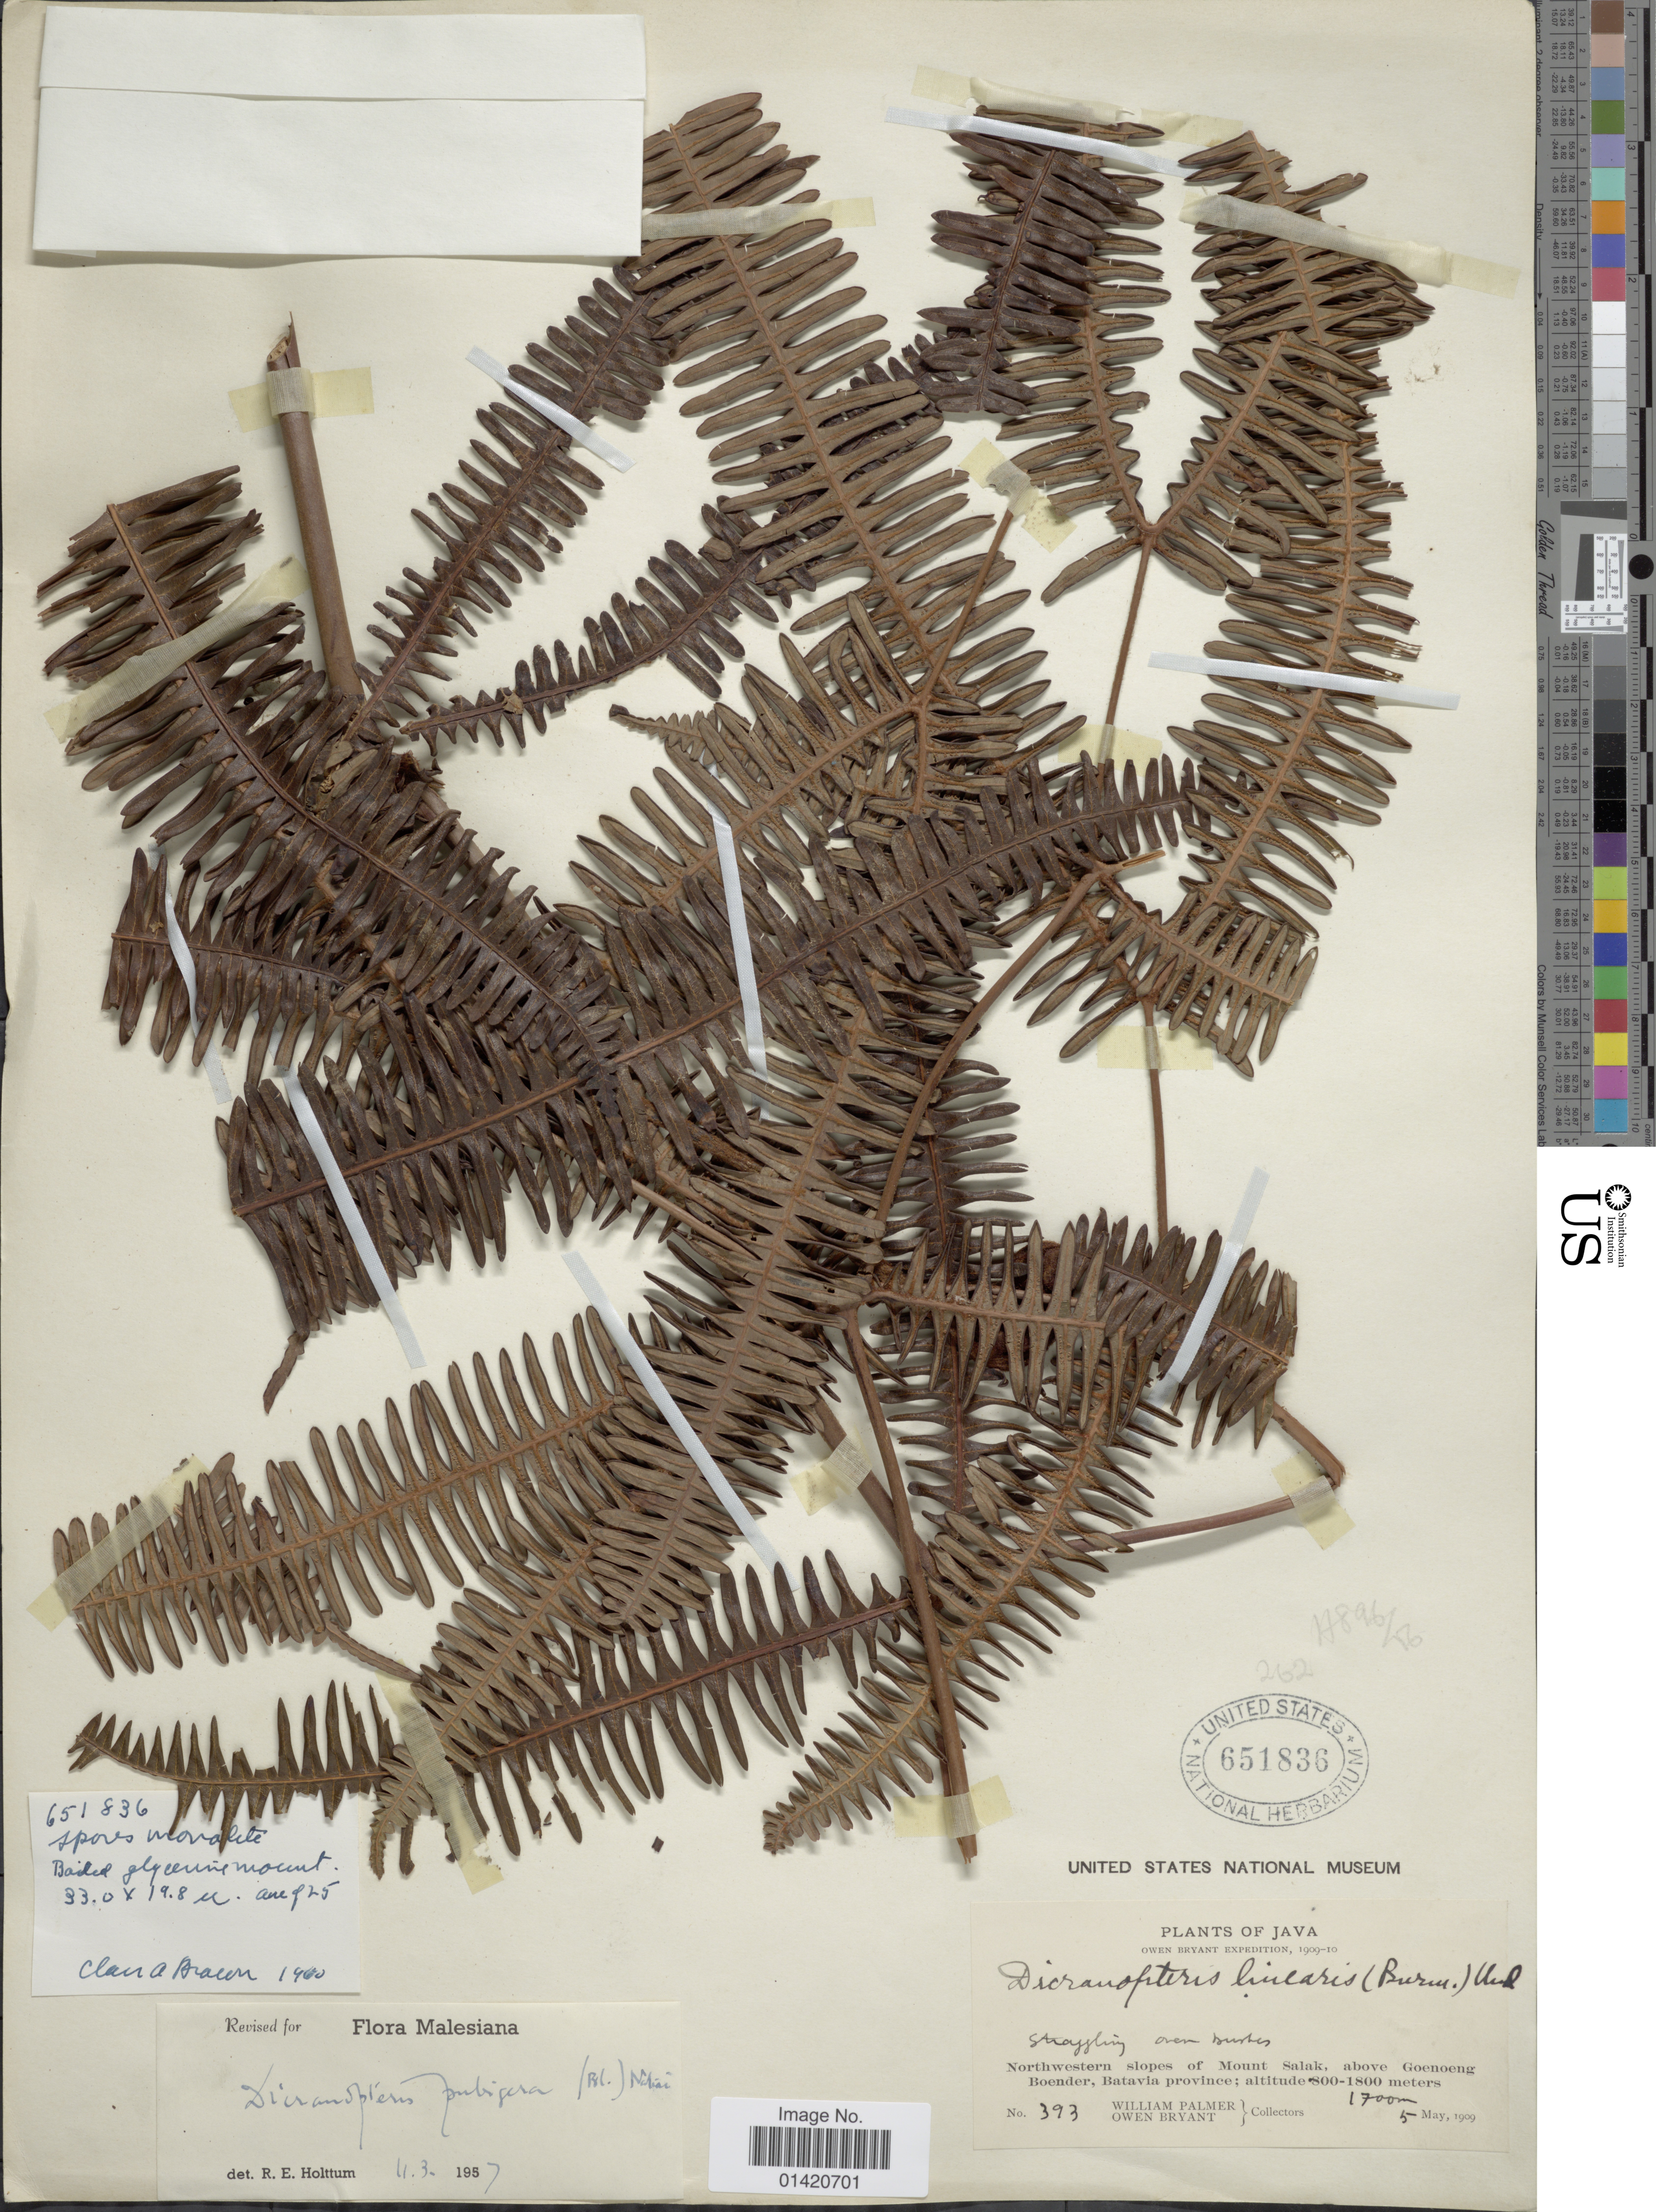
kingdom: Plantae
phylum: Tracheophyta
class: Polypodiopsida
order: Gleicheniales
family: Gleicheniaceae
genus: Dicranopteris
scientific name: Dicranopteris pubigera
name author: (Blume) Nakai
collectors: W. Palmer & O. Bryant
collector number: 393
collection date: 1909-05-05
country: Indonesia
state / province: Java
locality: Northwestern slopes of Mount Salak, above Goenoeng Boender, Batavia province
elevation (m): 800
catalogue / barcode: US 651836